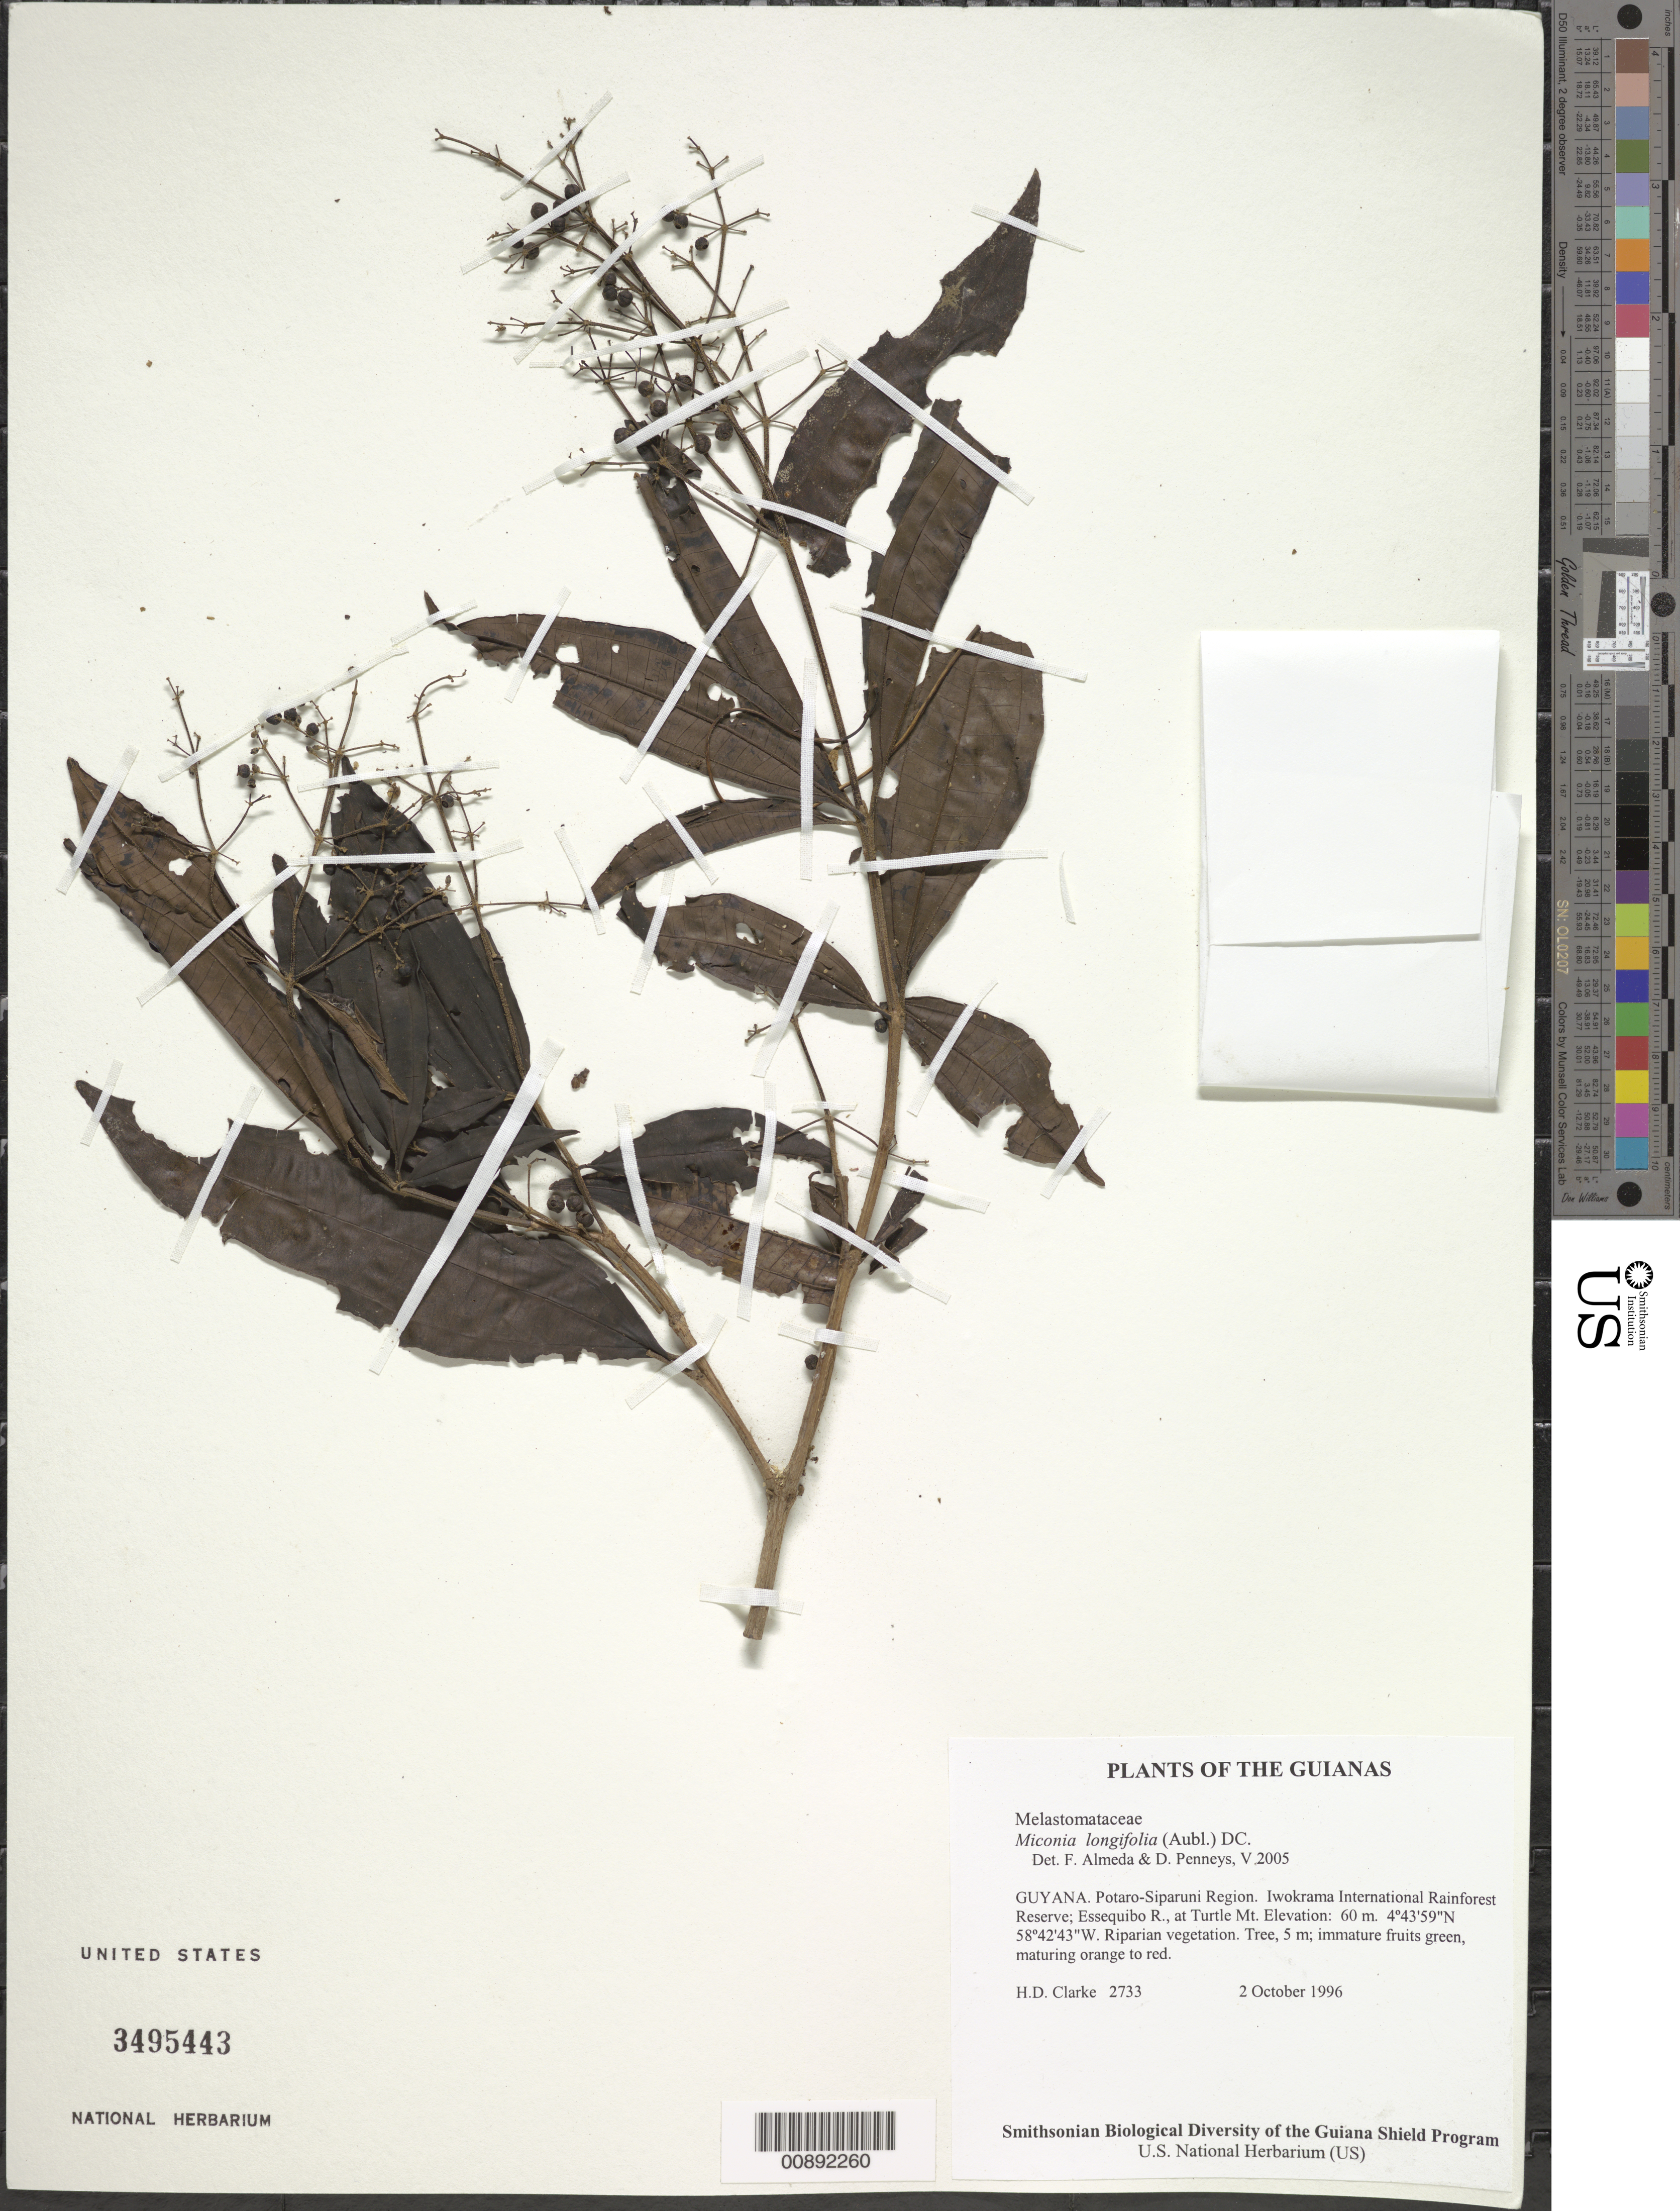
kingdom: Plantae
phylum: Tracheophyta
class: Magnoliopsida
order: Myrtales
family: Melastomataceae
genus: Miconia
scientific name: Miconia longifolia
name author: (Aubl.) DC.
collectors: H. D. Clarke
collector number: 2733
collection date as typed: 2 October 1996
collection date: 1996-10-02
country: Guyana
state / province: Potaro-Siparuni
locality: Iwokrama International Rainforest Reserve; Essequibo R., at Turtle Mt.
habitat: Riparian vegetation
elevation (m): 60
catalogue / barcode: US 3495443